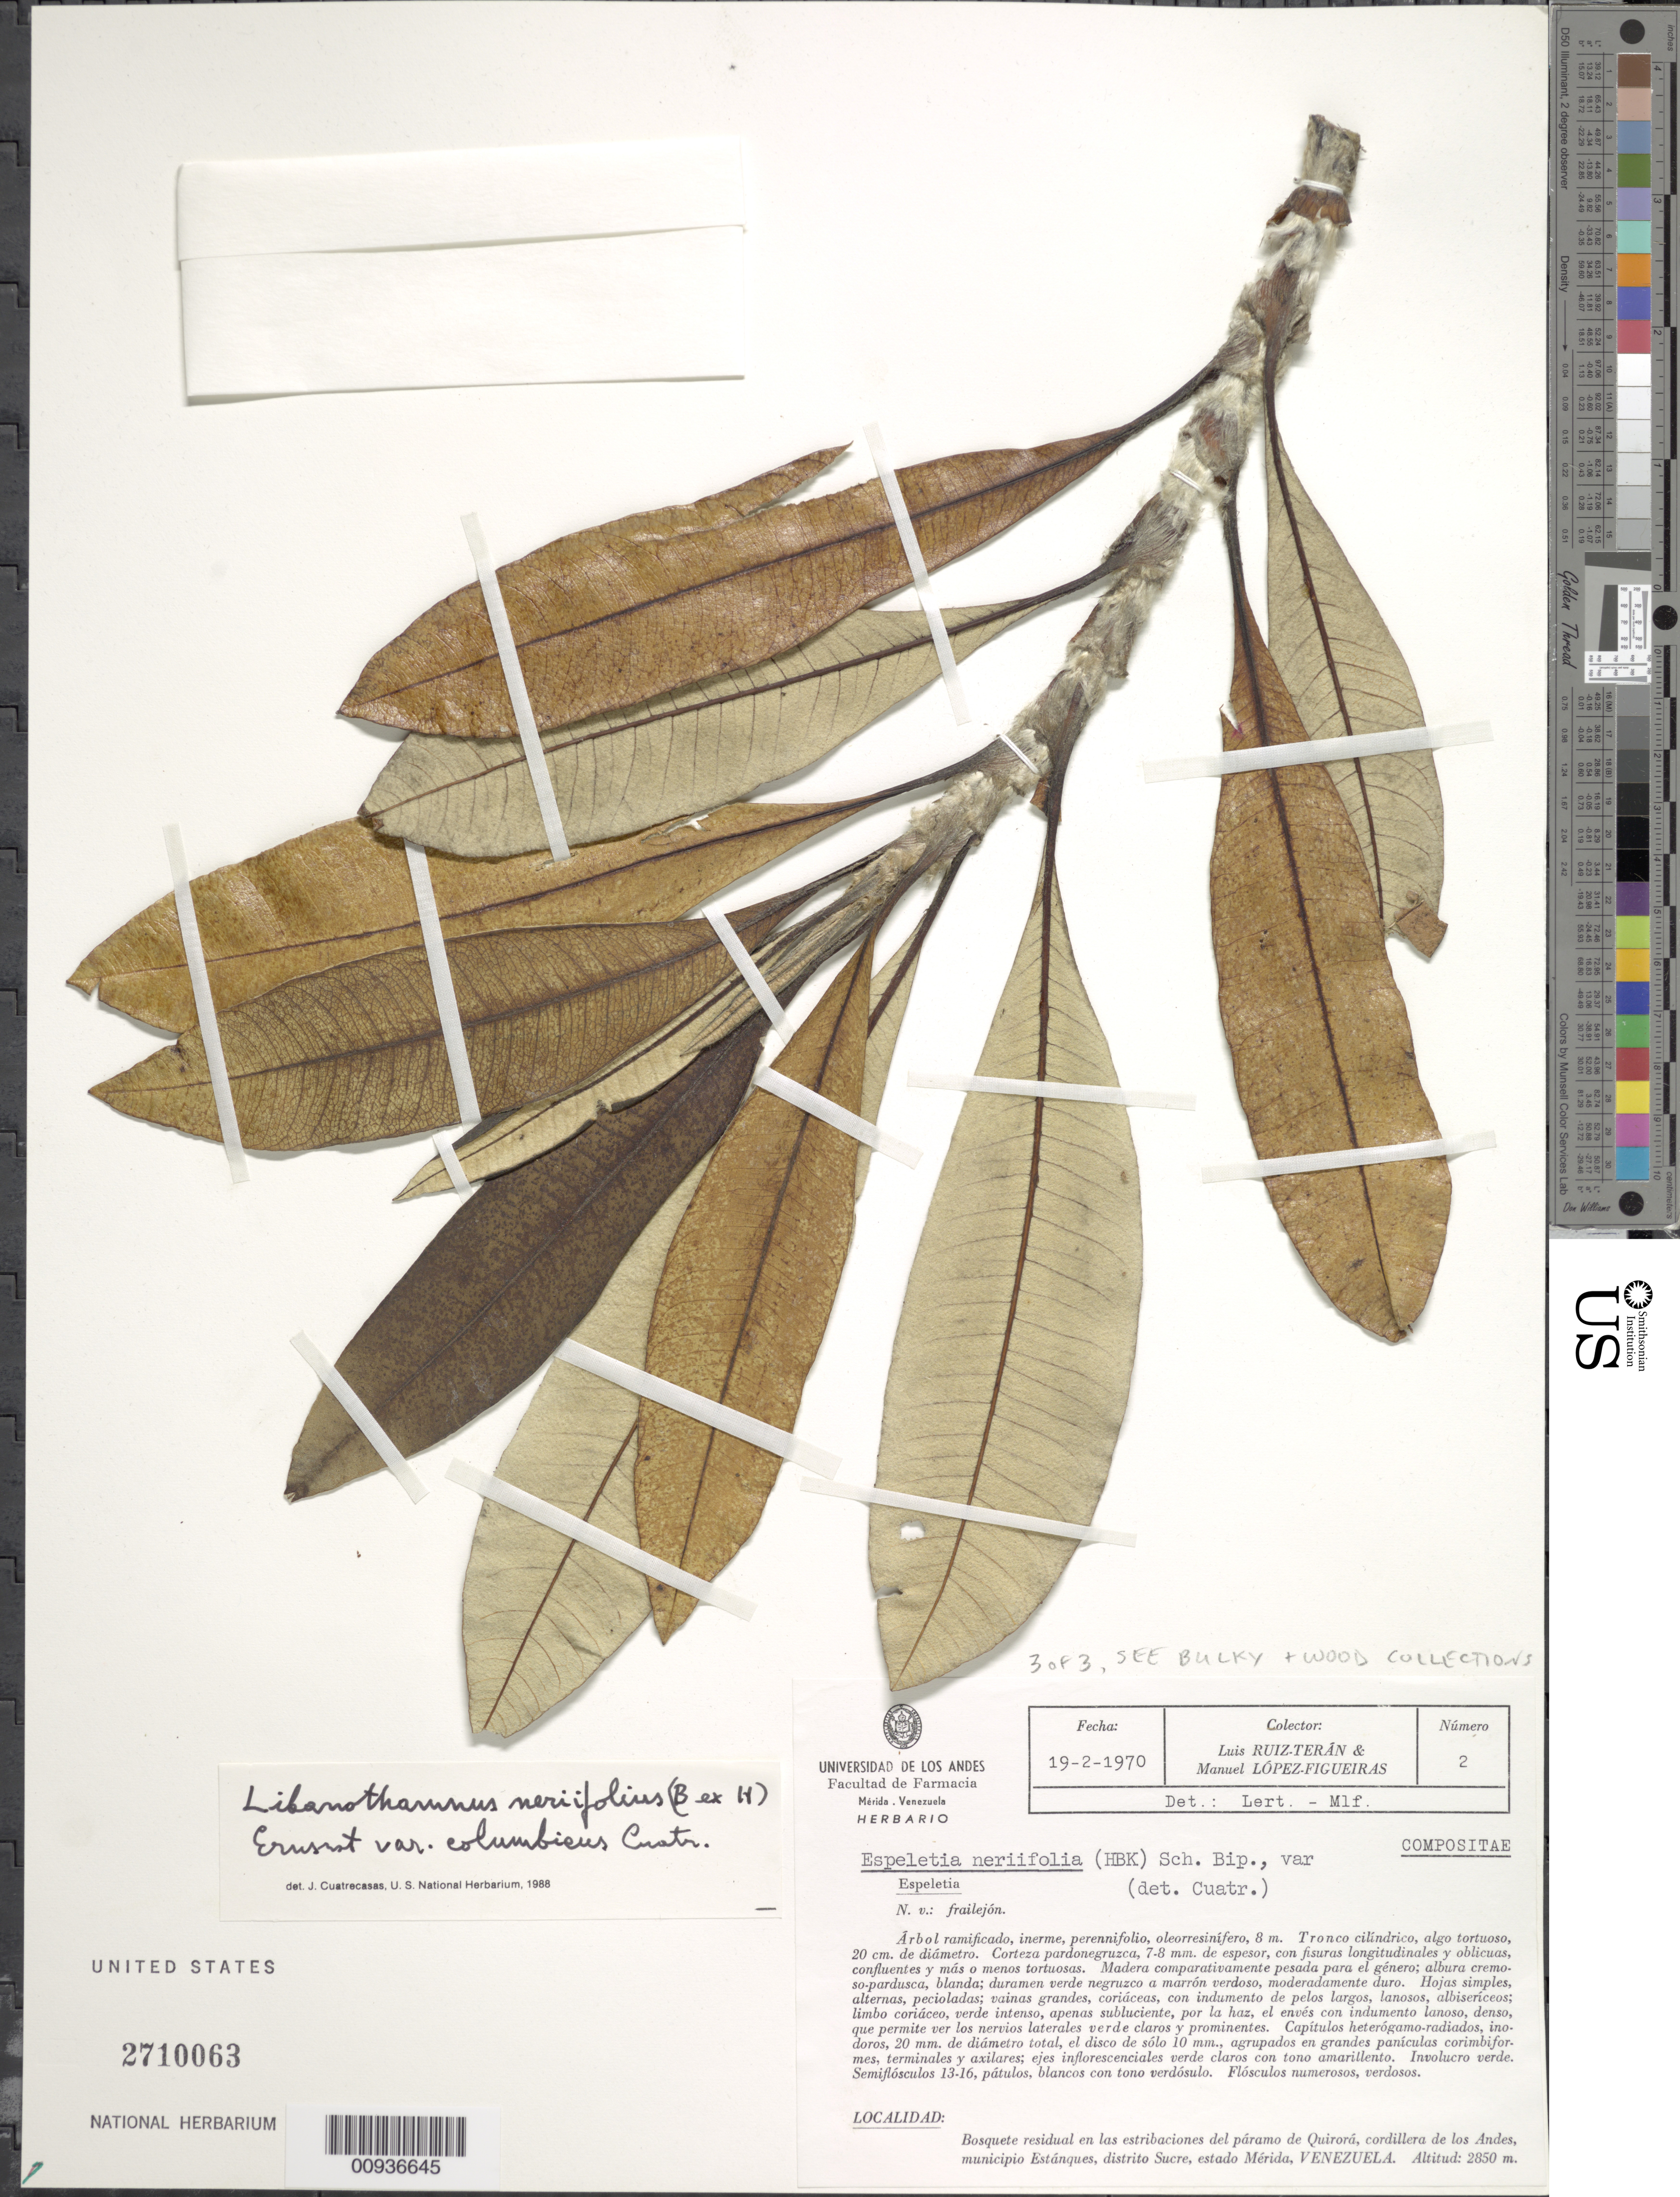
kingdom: Plantae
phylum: Tracheophyta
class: Magnoliopsida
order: Asterales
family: Asteraceae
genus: Libanothamnus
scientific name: Libanothamnus neriifolius var. columbicus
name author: (Cuatrec.) Cuatrec.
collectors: L. Teran & M. López Figueiras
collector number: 2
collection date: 1970-02-19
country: Venezuela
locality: Paramo de Quirora, cordillera de los Andes, Municipio Estanques, Distrito Sucre, Estado Merida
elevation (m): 2850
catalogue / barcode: US 2710063